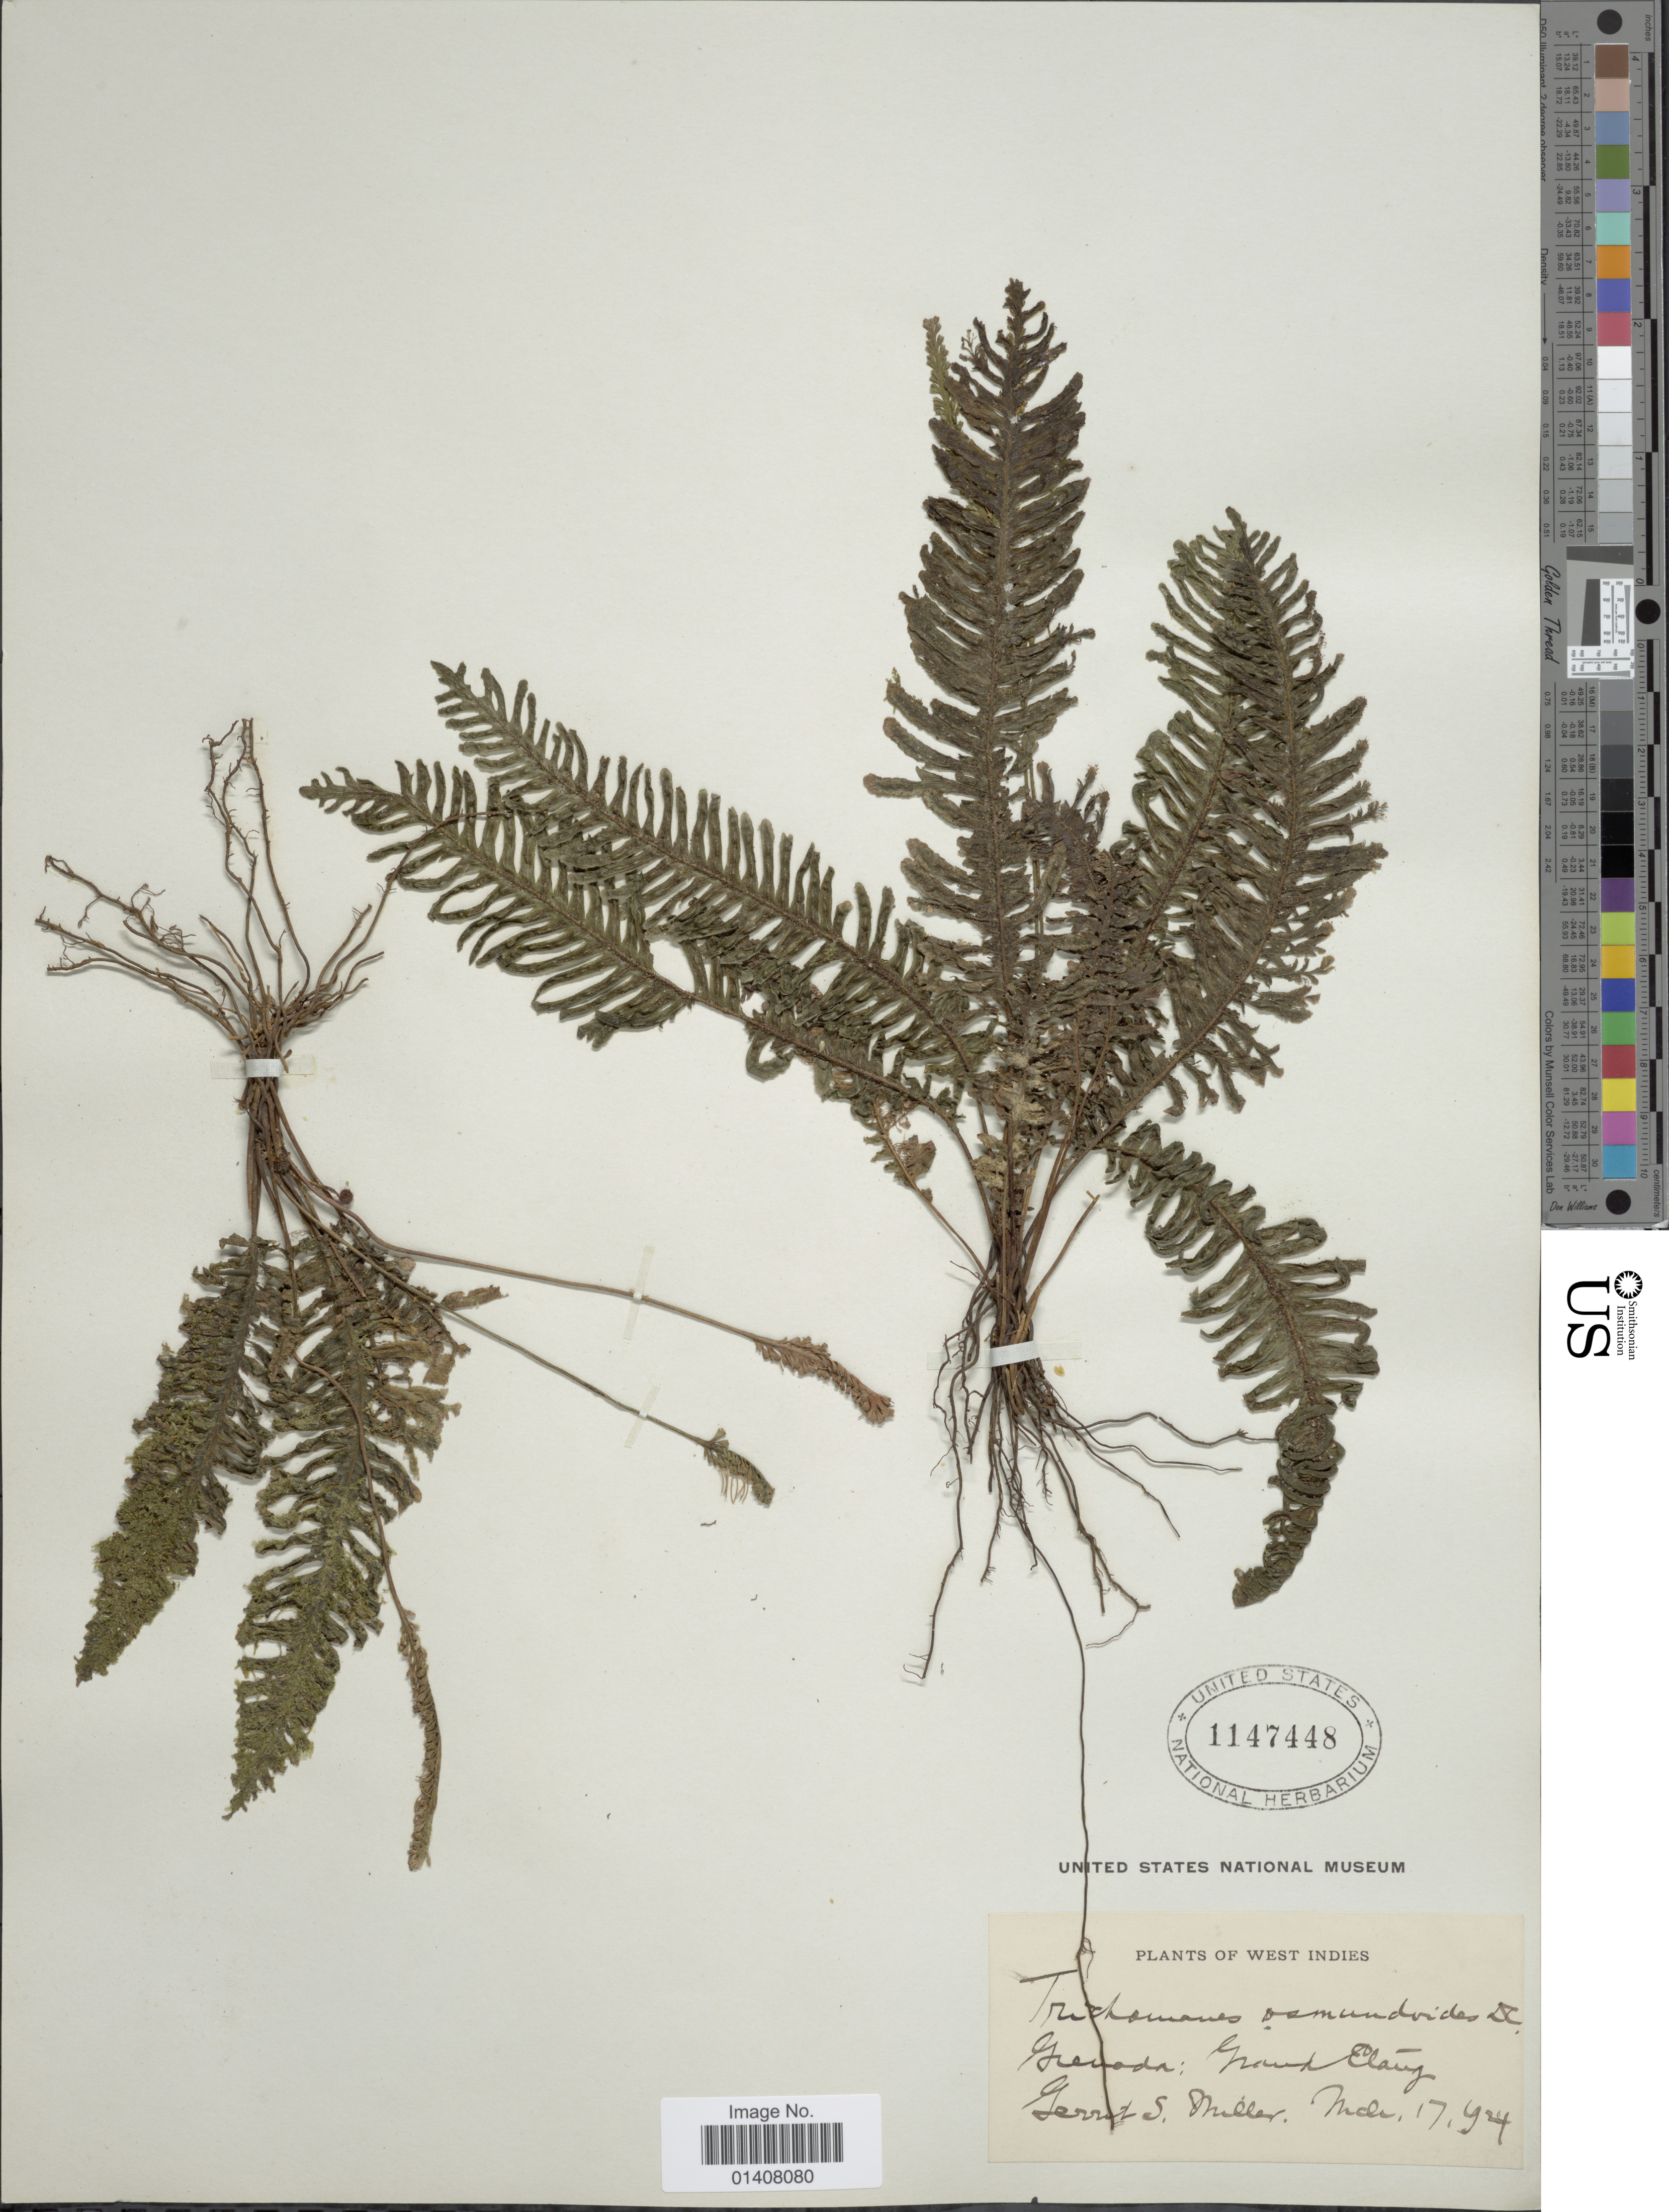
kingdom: Plantae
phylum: Tracheophyta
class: Polypodiopsida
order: Hymenophyllales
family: Hymenophyllaceae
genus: Trichomanes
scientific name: Trichomanes osmundoides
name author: DC. ex Poir.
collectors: G. S. Miller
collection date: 1924-03-17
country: Grenada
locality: Grenada: Grand Etang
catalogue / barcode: US 1147448